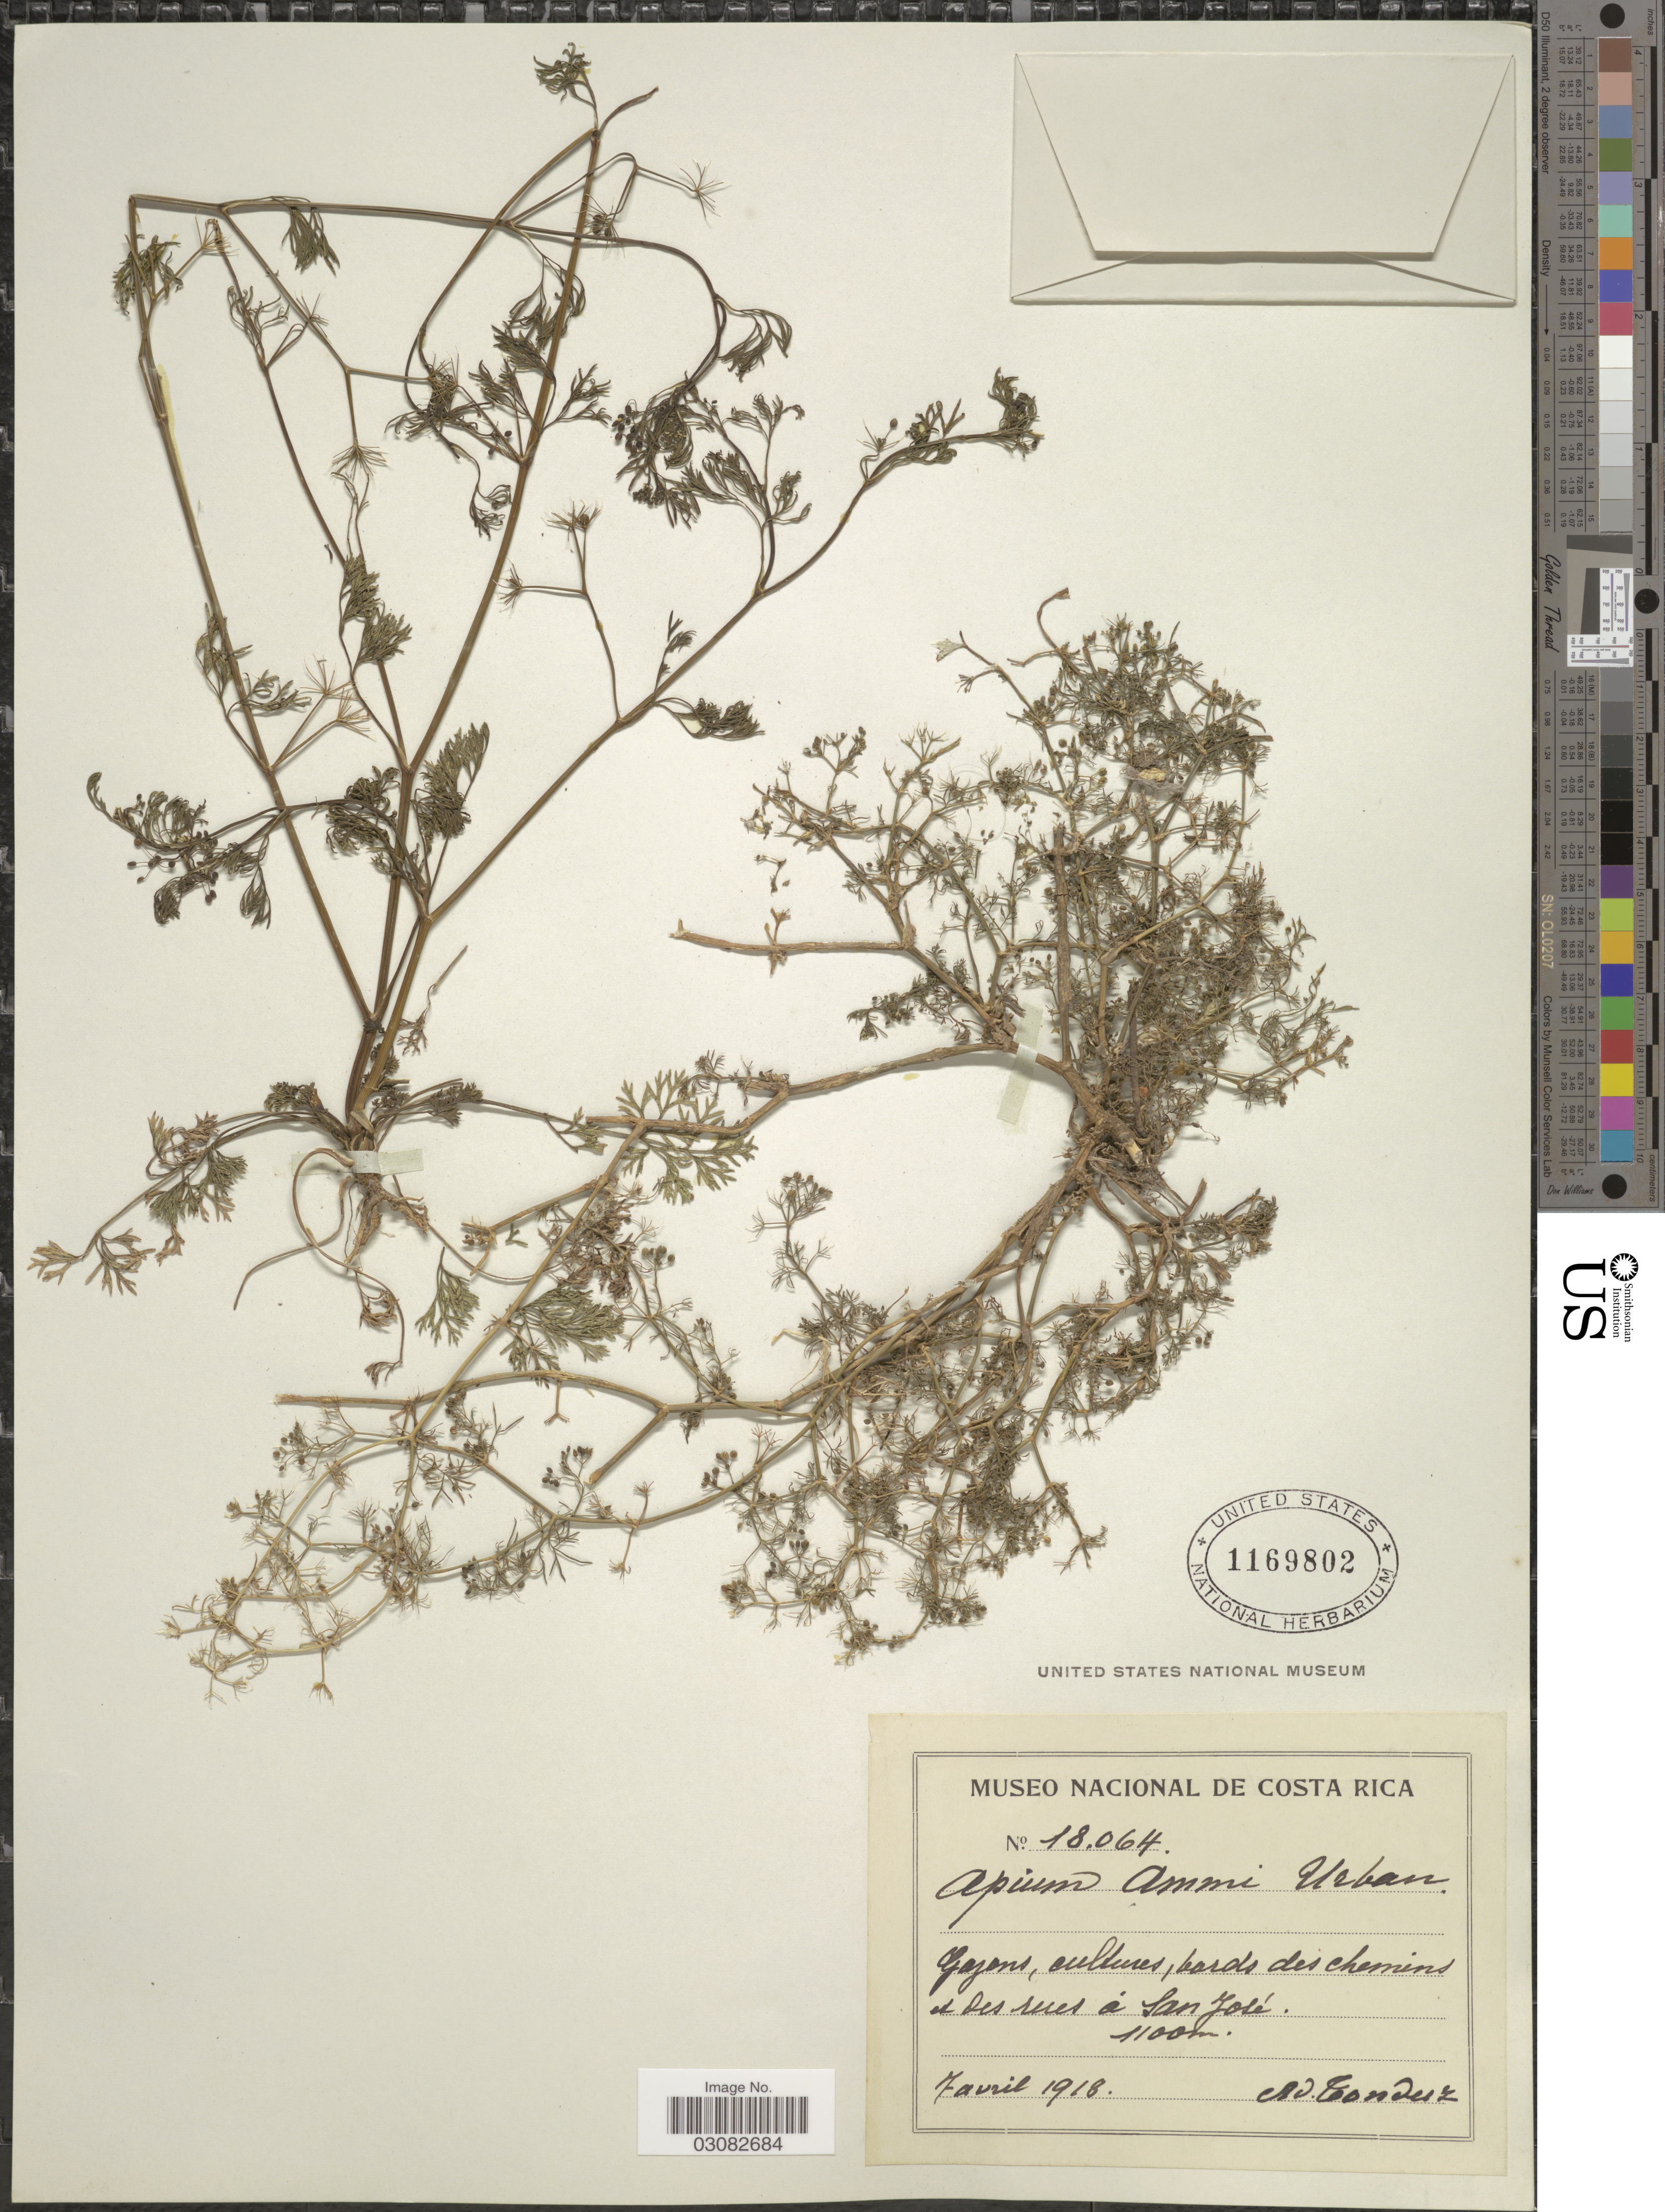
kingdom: Plantae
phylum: Tracheophyta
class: Magnoliopsida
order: Apiales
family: Apiaceae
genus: Apium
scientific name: Apium ammi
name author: (Jacq.) Urb.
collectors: A. Tonduz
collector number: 18064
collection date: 1918-04-07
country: Costa Rica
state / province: San José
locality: Gazons, cultures, bards des chemins et des rues a San Jose.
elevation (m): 1100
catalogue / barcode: US 1169802